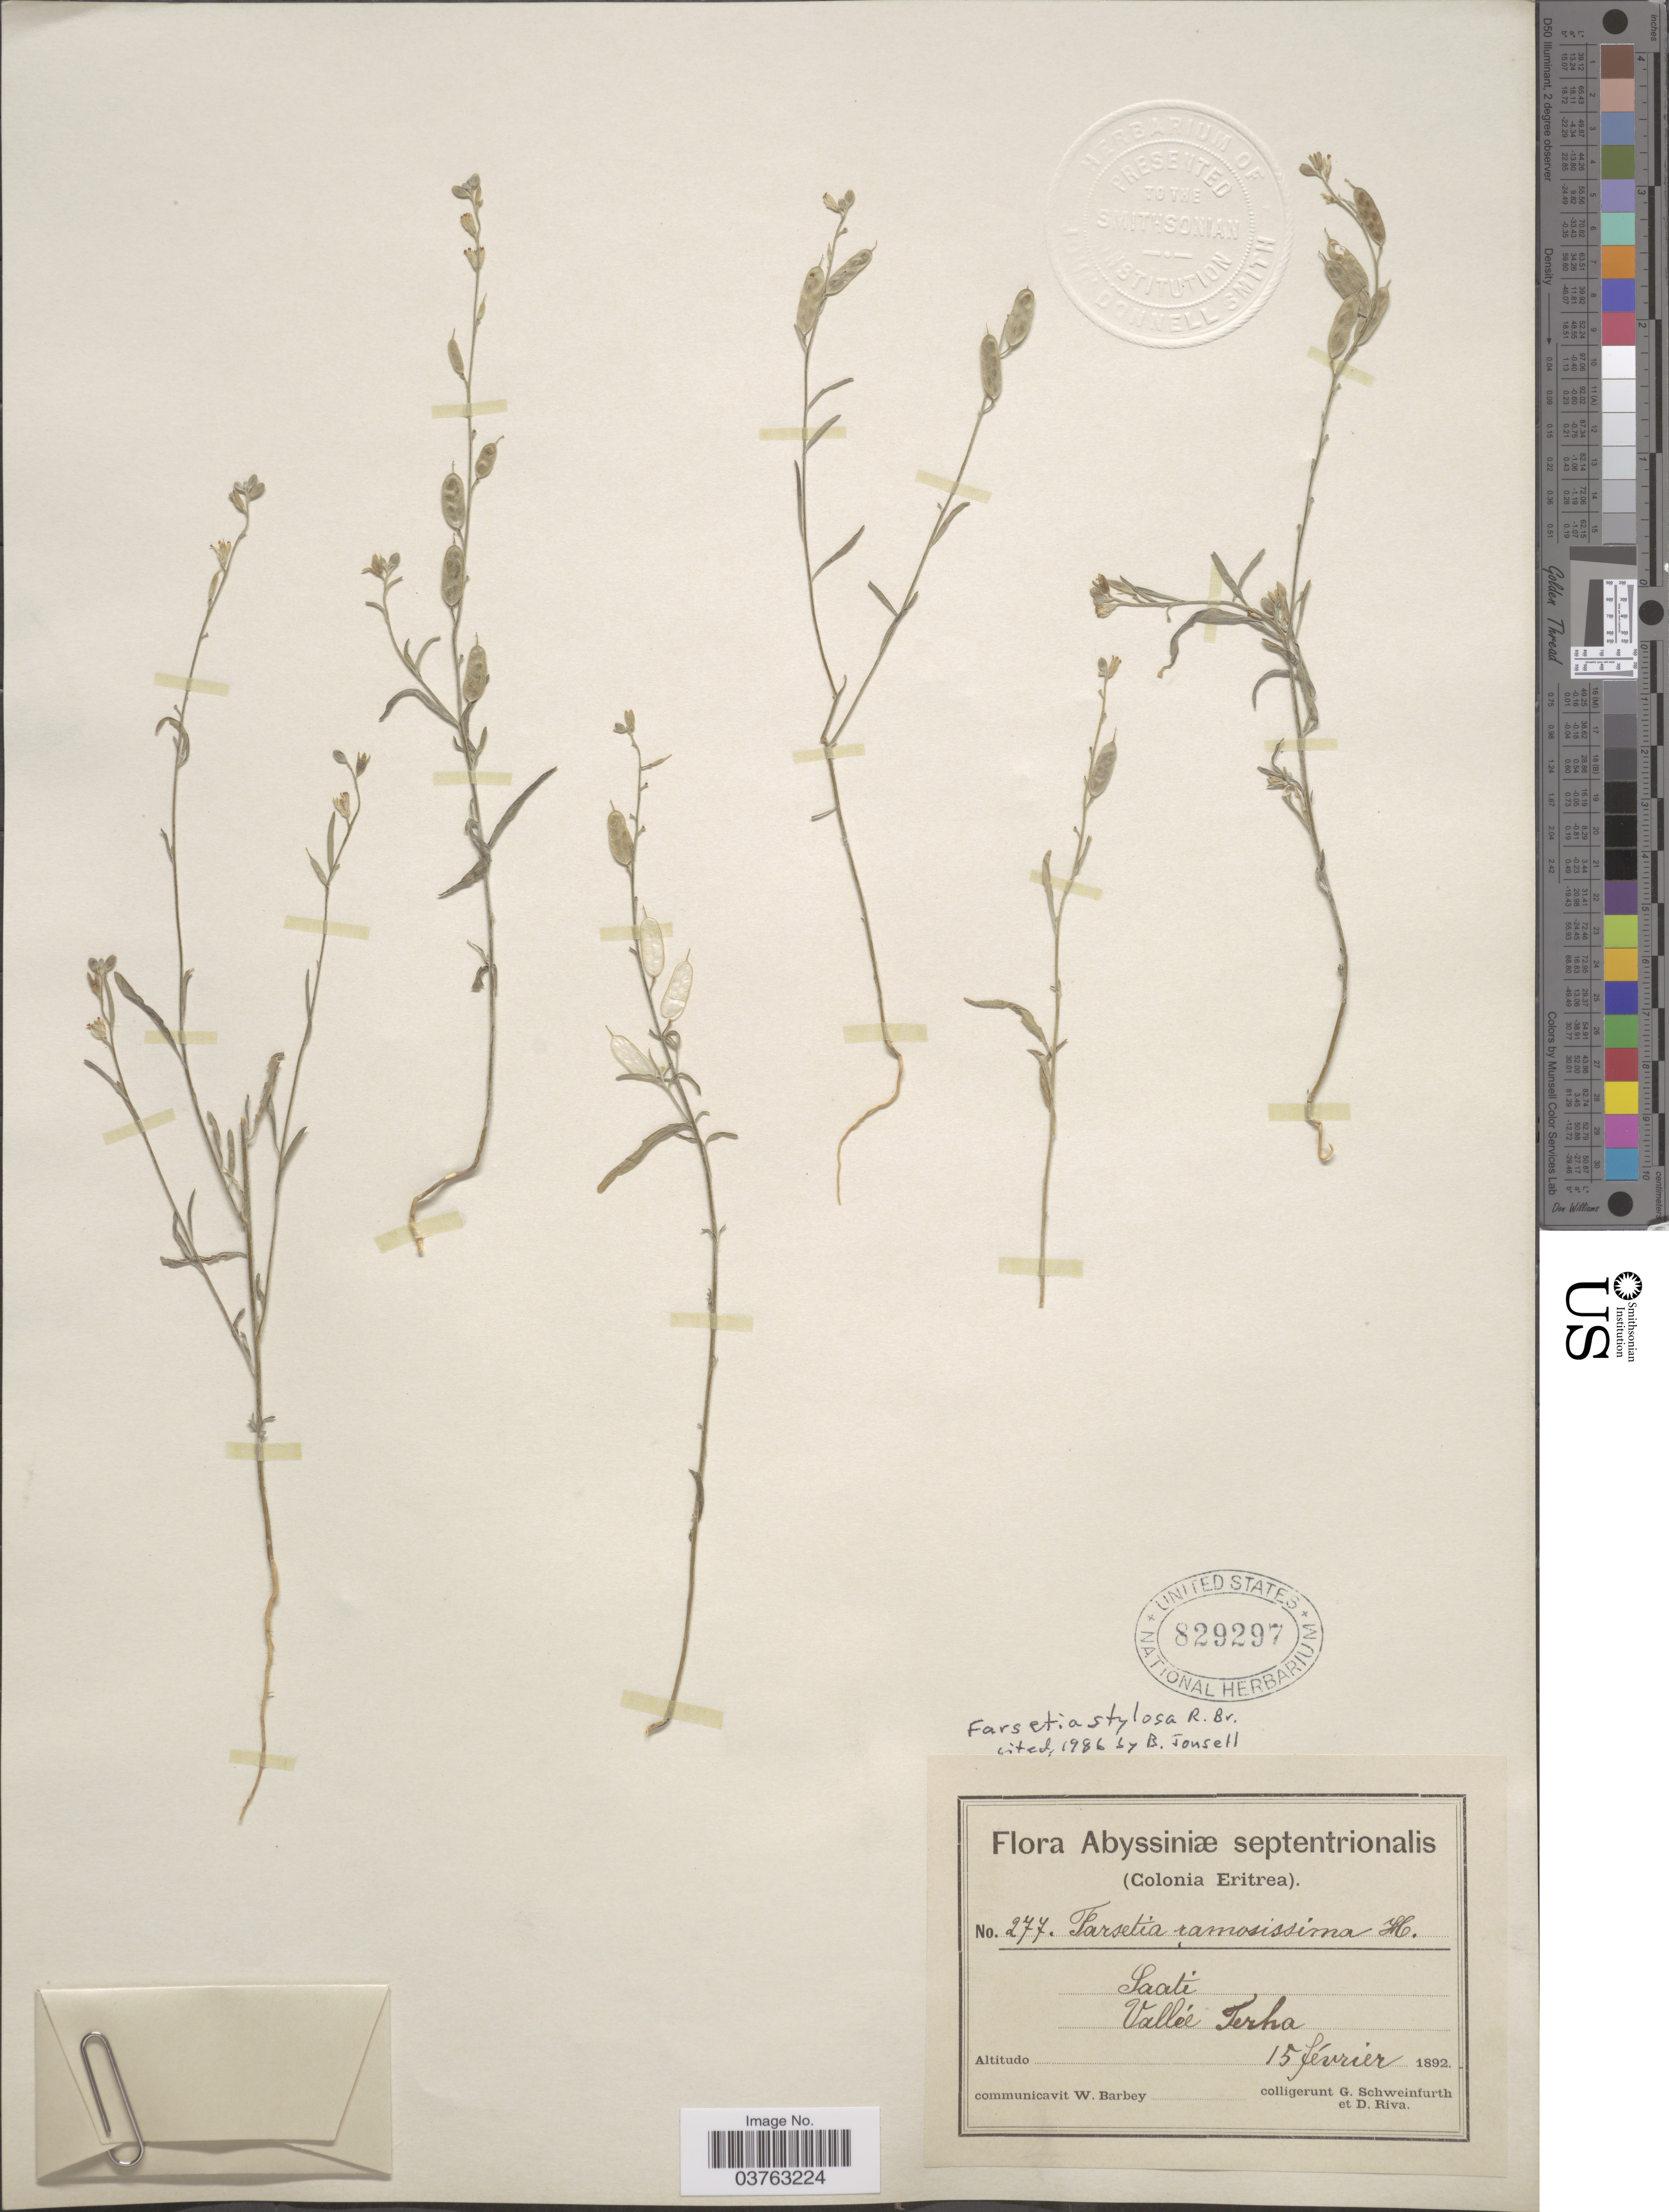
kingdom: Plantae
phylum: Tracheophyta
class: Magnoliopsida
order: Brassicales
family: Brassicaceae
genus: Farsetia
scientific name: Farsetia stylosa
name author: R. Br.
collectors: G. A. Schweinfurth (herbarium) & D. Riva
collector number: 277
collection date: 1892-02-15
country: Ethiopia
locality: Abyssiniæ septentrionalis. (Colonia Eritrea). Saati, Vallée Terha.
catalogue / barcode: US 829297